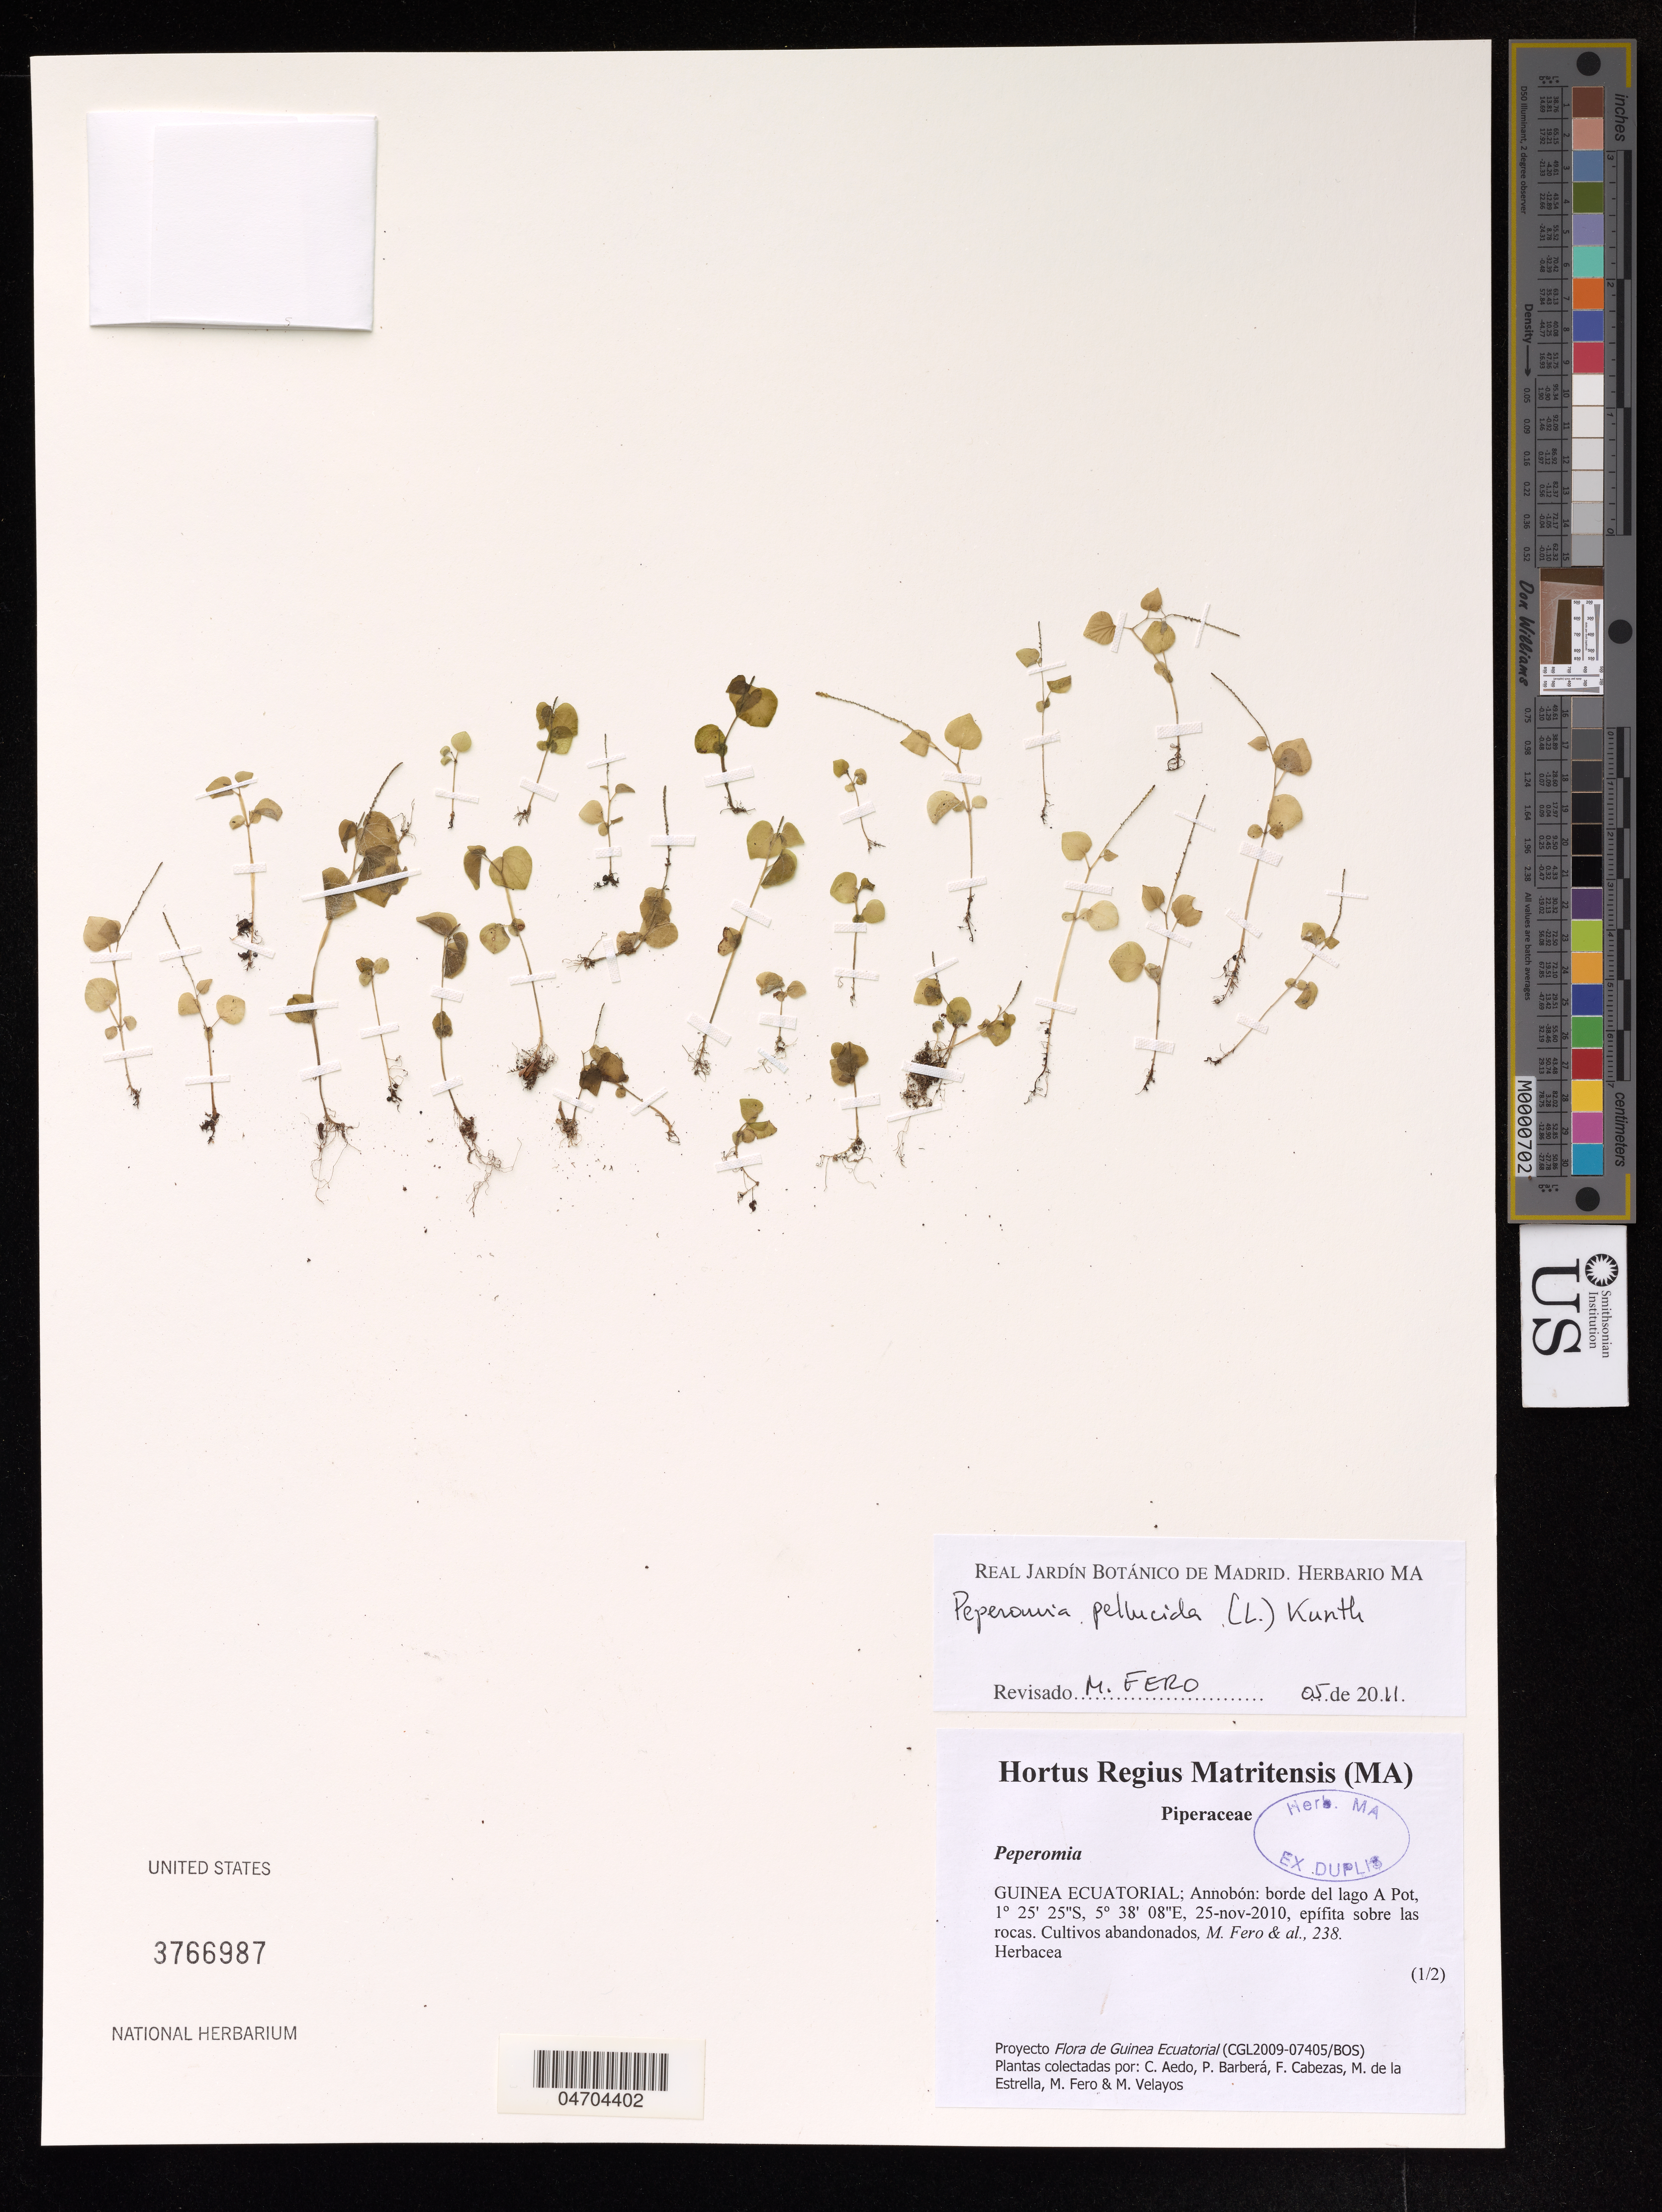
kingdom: Plantae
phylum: Tracheophyta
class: Magnoliopsida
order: Piperales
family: Piperaceae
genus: Peperomia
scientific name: Peperomia pellucida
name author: (L.) Kunth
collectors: C. Aedo, P. Barberá, F. Cabezas & M. de la Estrella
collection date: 2010-11-25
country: Equatorial Guinea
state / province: Annobon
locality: Borde del lago A Pot.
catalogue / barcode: US 3766987